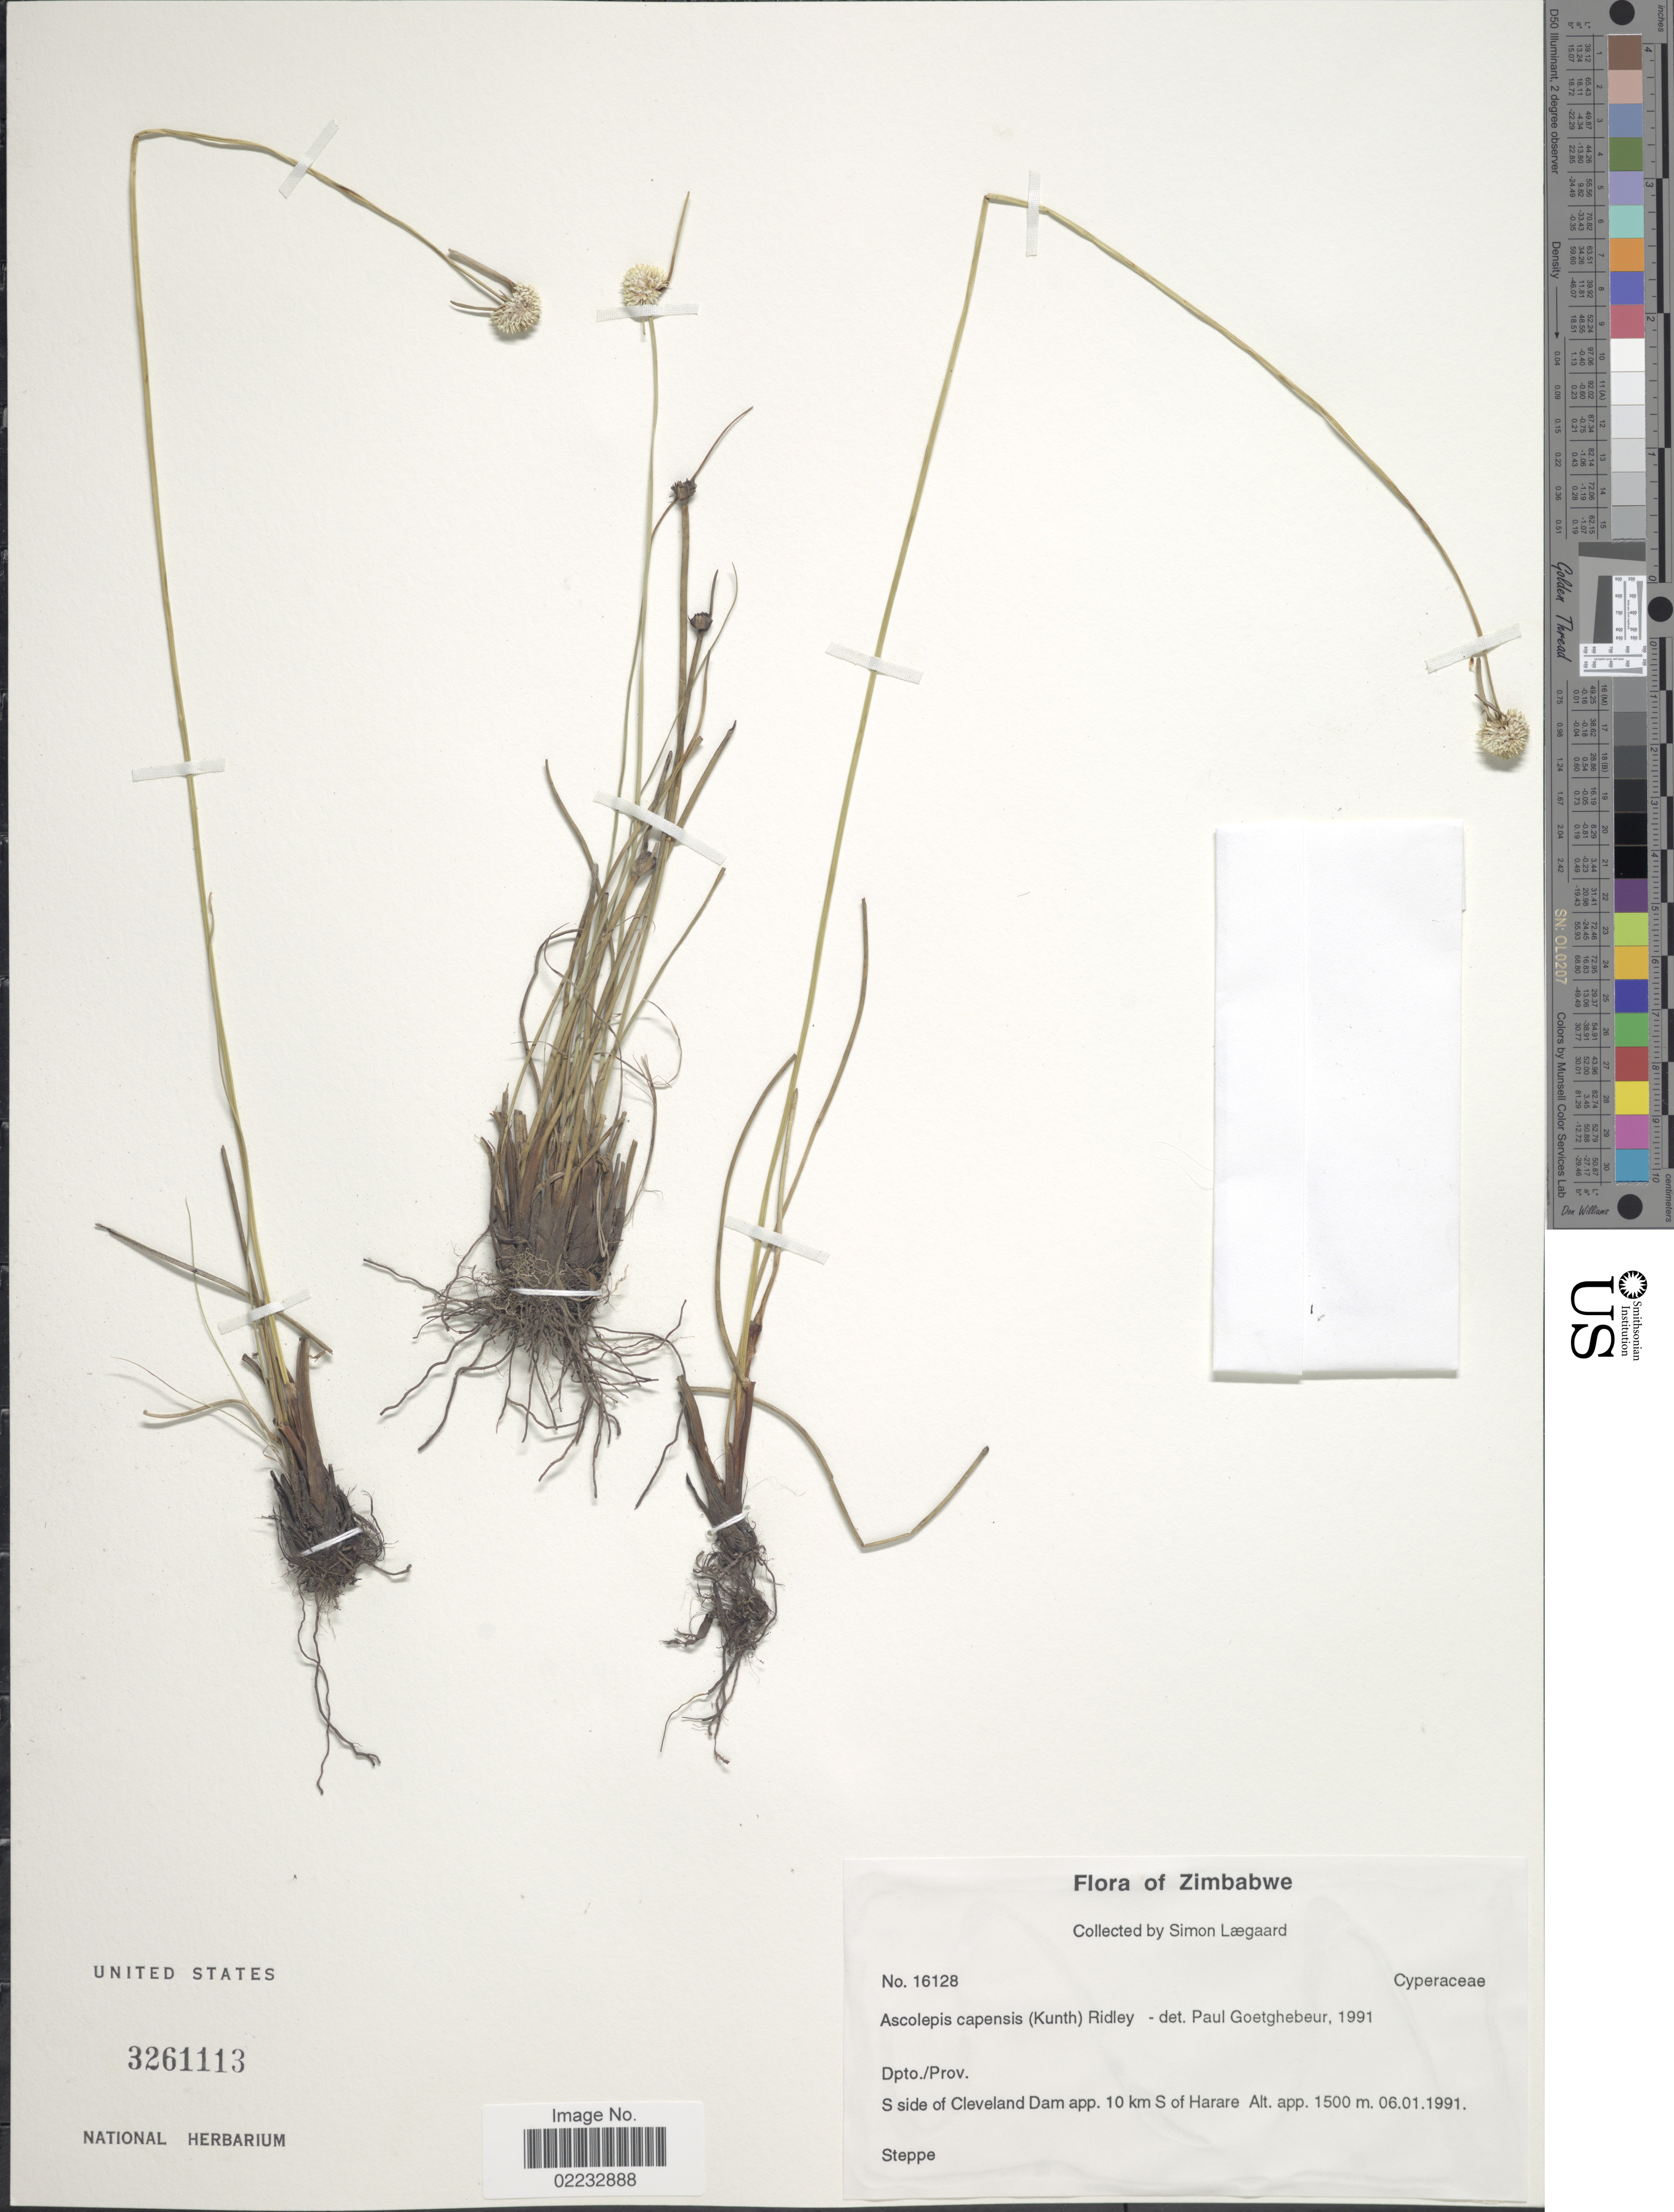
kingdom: Plantae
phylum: Tracheophyta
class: Liliopsida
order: Poales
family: Cyperaceae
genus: Cyperus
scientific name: Cyperus ascocapensis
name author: Bauters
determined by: Strong, M. T., (US), Smithsonian Institution - National Museum of Natural History (UNITED STATES)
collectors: S. Lægaard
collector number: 16128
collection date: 1991-01-06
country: Zimbabwe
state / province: Harare (city)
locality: S side of cleveland Dam app. 10 km S of Harare.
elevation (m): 1500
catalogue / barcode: US 3261113